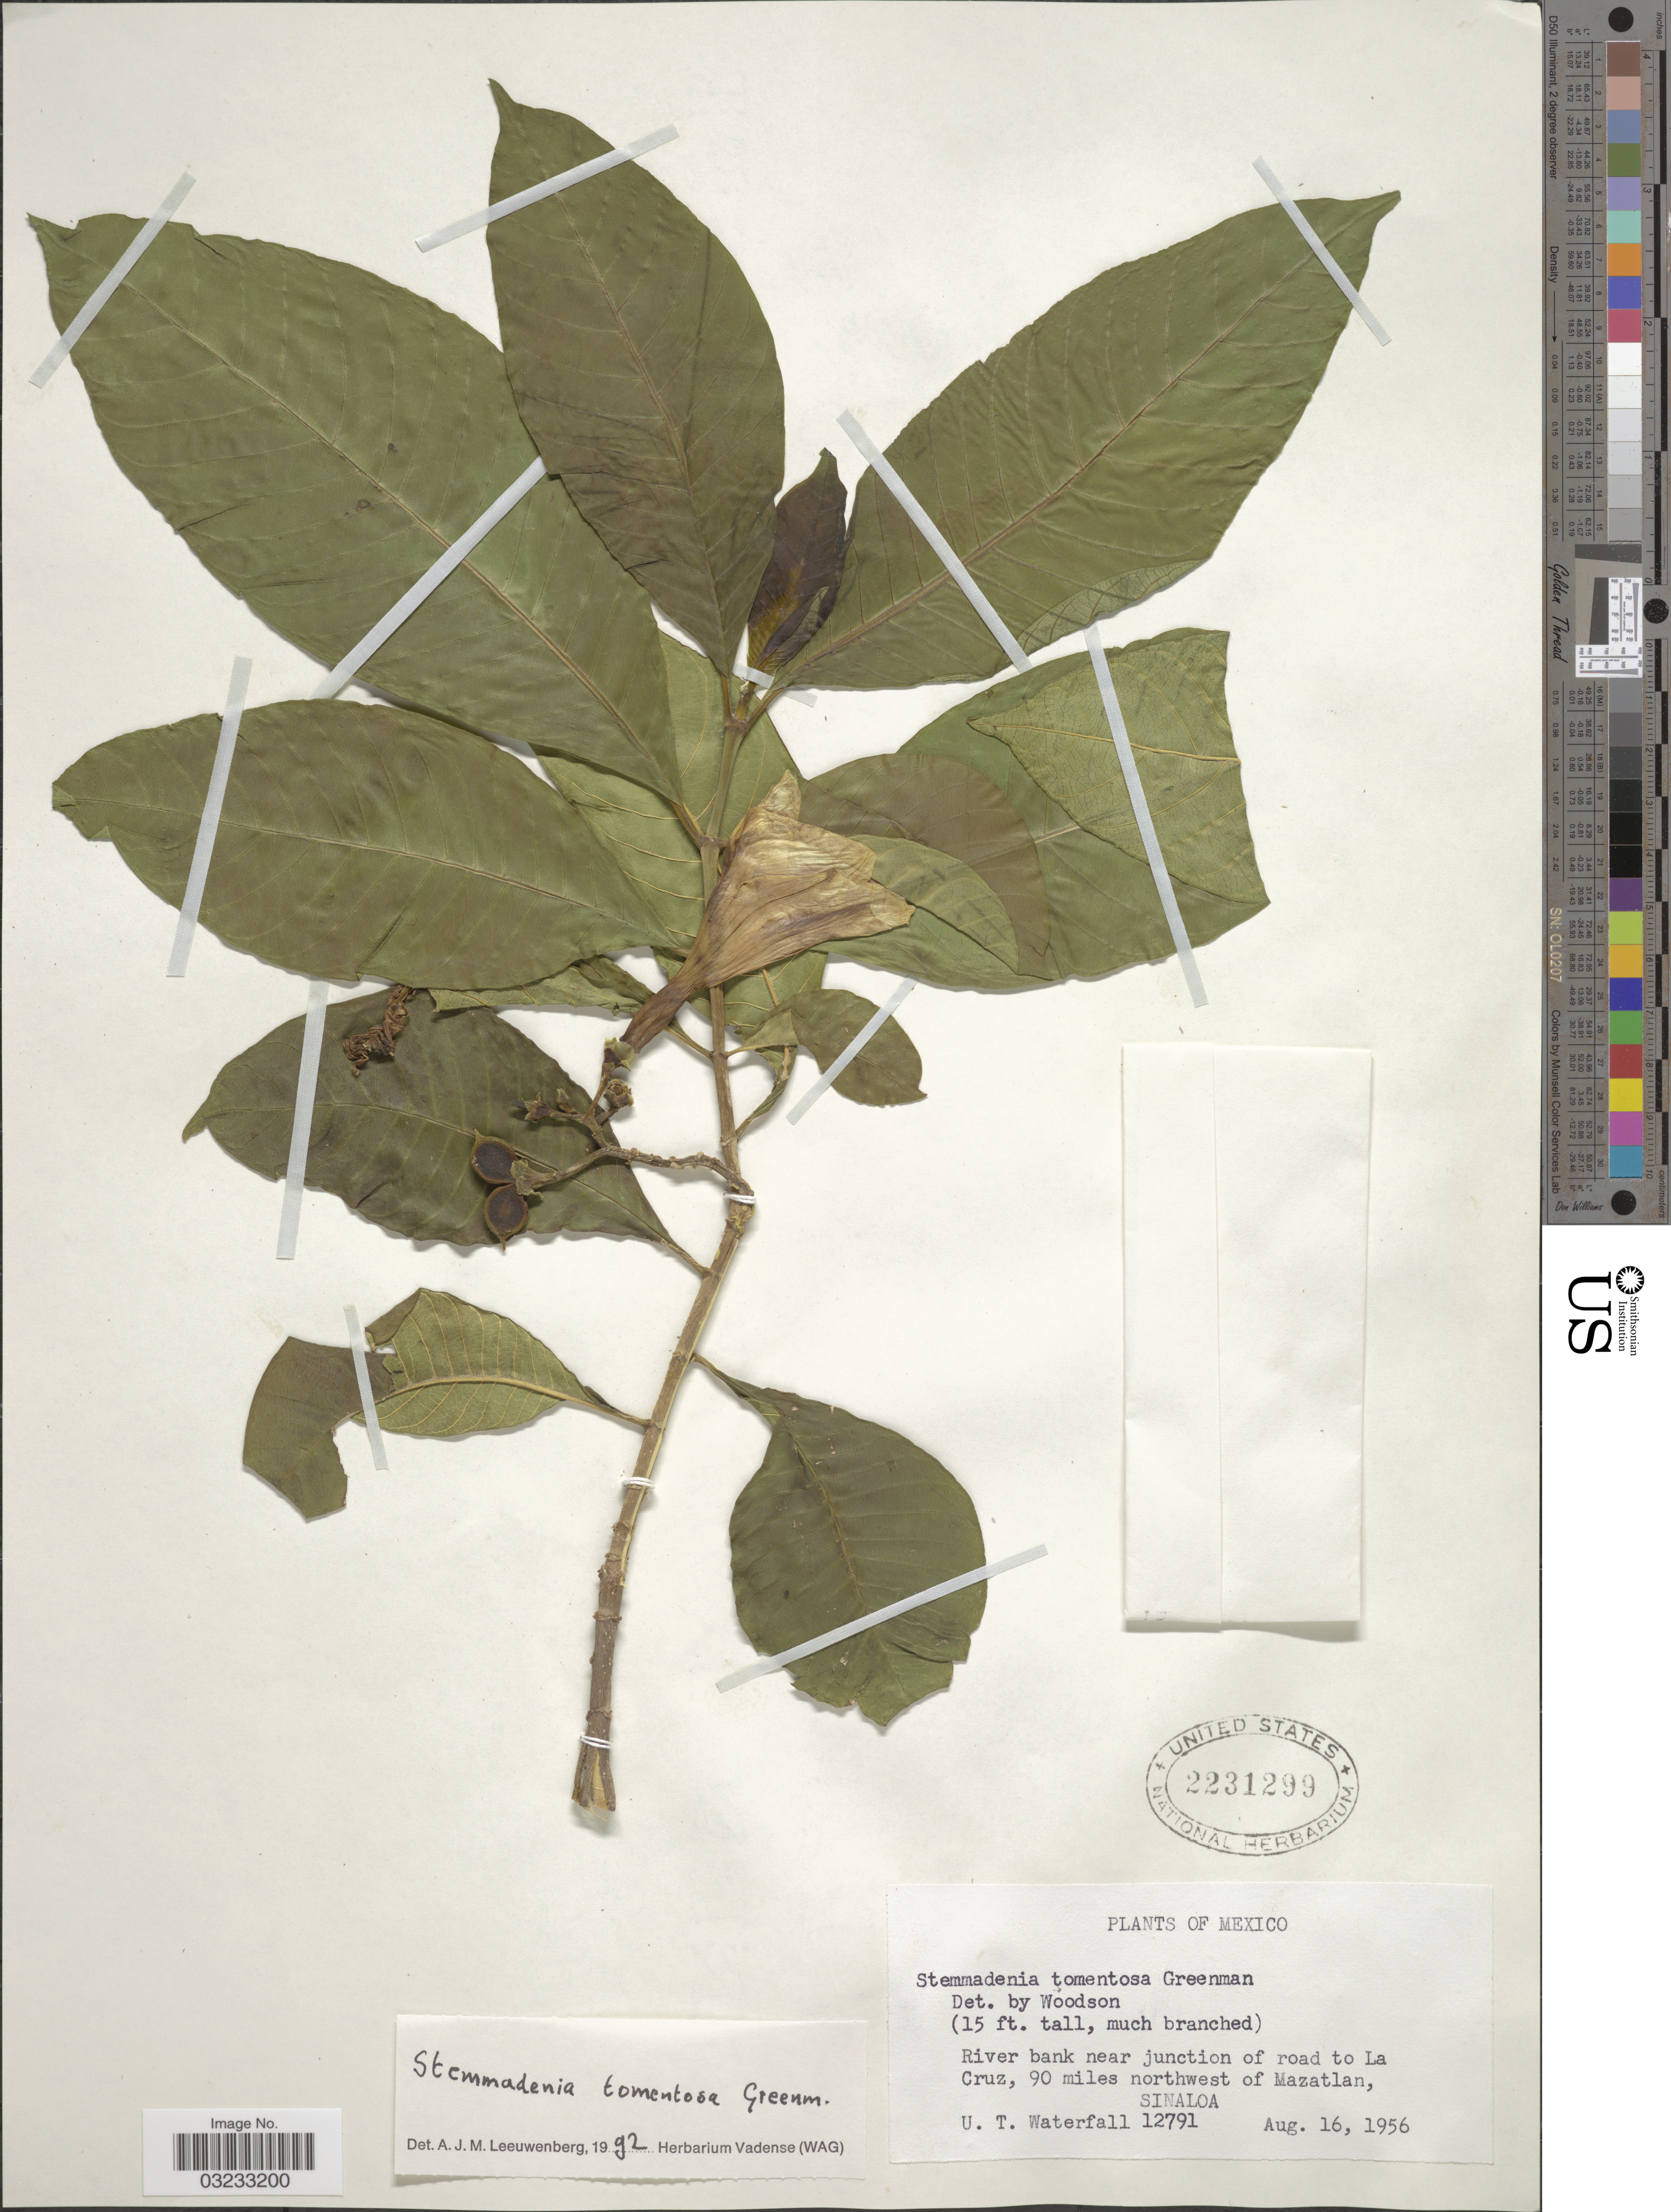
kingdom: Plantae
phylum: Tracheophyta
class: Magnoliopsida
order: Gentianales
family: Apocynaceae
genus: Stemmadenia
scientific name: Stemmadenia tomentosa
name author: Greenm.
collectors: U. T. Waterfall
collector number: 12791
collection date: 1956-08-16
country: Mexico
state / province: Sinaloa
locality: River bank near junction of road to La Cruz, 90 miles northwest of Mazatlan.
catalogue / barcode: US 2231299